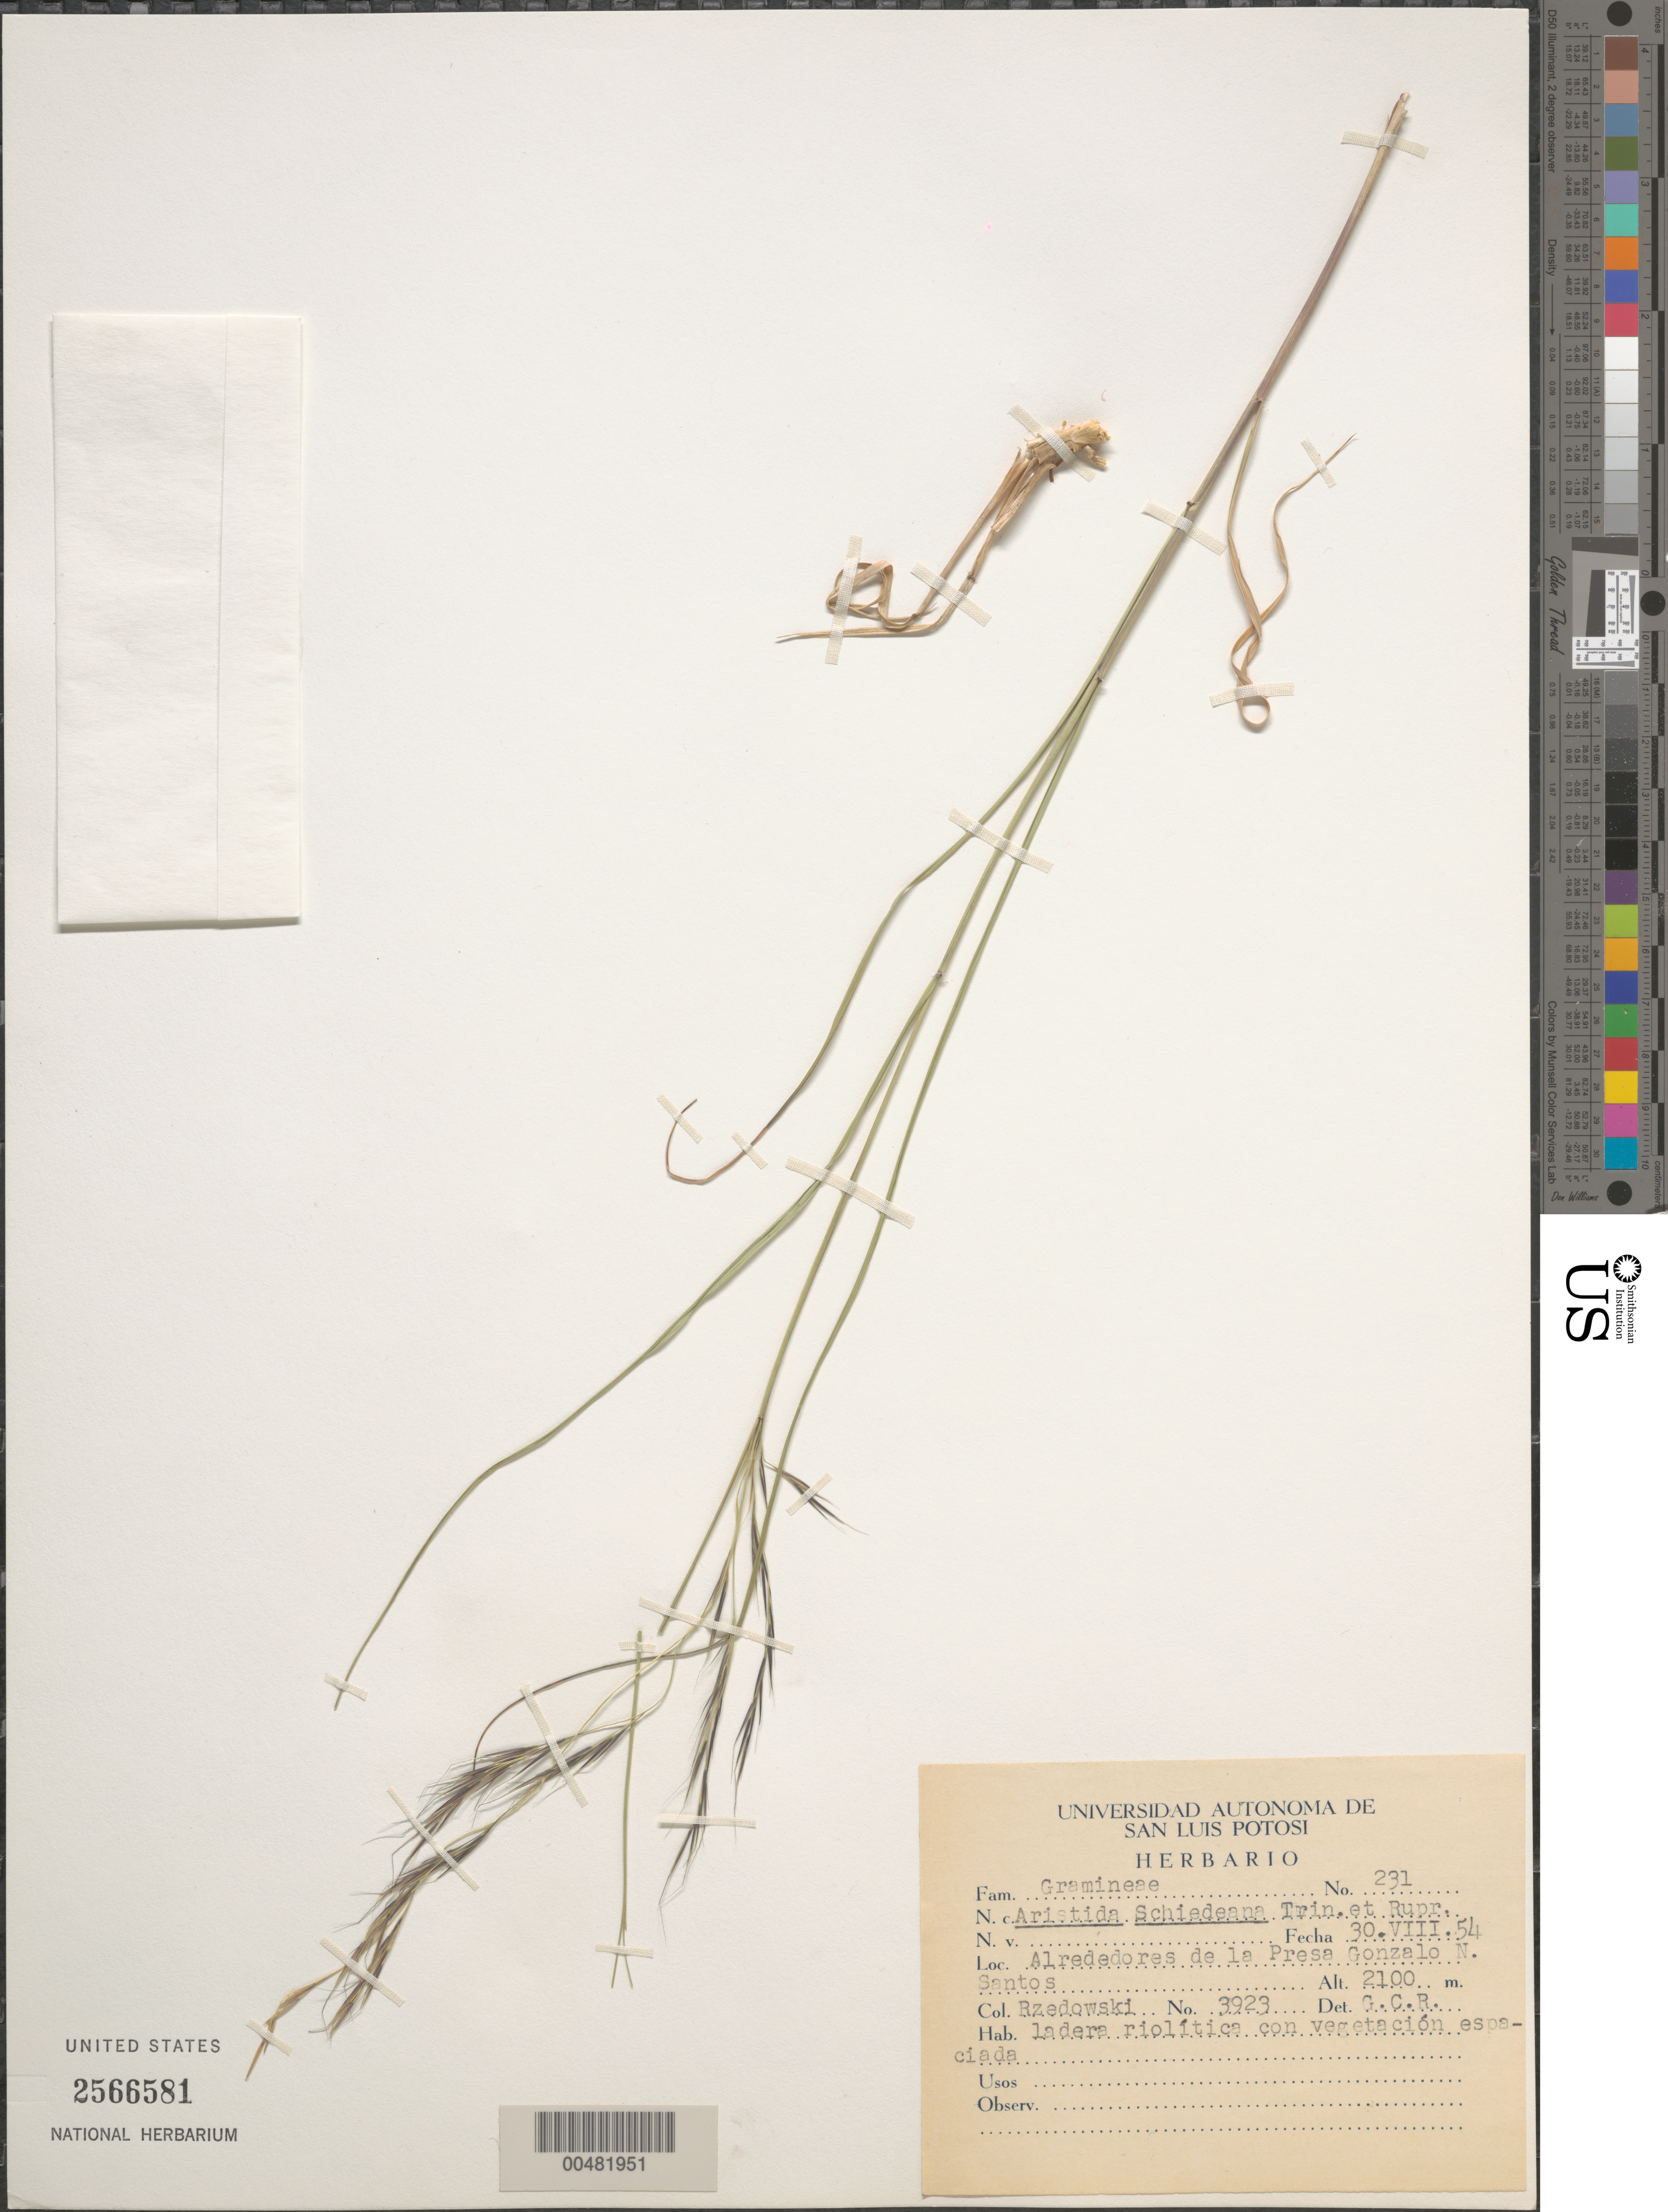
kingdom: Plantae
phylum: Tracheophyta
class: Liliopsida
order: Poales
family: Poaceae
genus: Aristida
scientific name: Aristida schiedeana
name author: Trin. & Rupr.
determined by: G. C. R.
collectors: J. Rzedowski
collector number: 231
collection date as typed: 30 Aug 1954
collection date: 1954-08-30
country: Mexico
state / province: San Luis Potosi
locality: Alrededores de La Presa Gonzalo N. Santos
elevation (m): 2100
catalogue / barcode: US 2566581